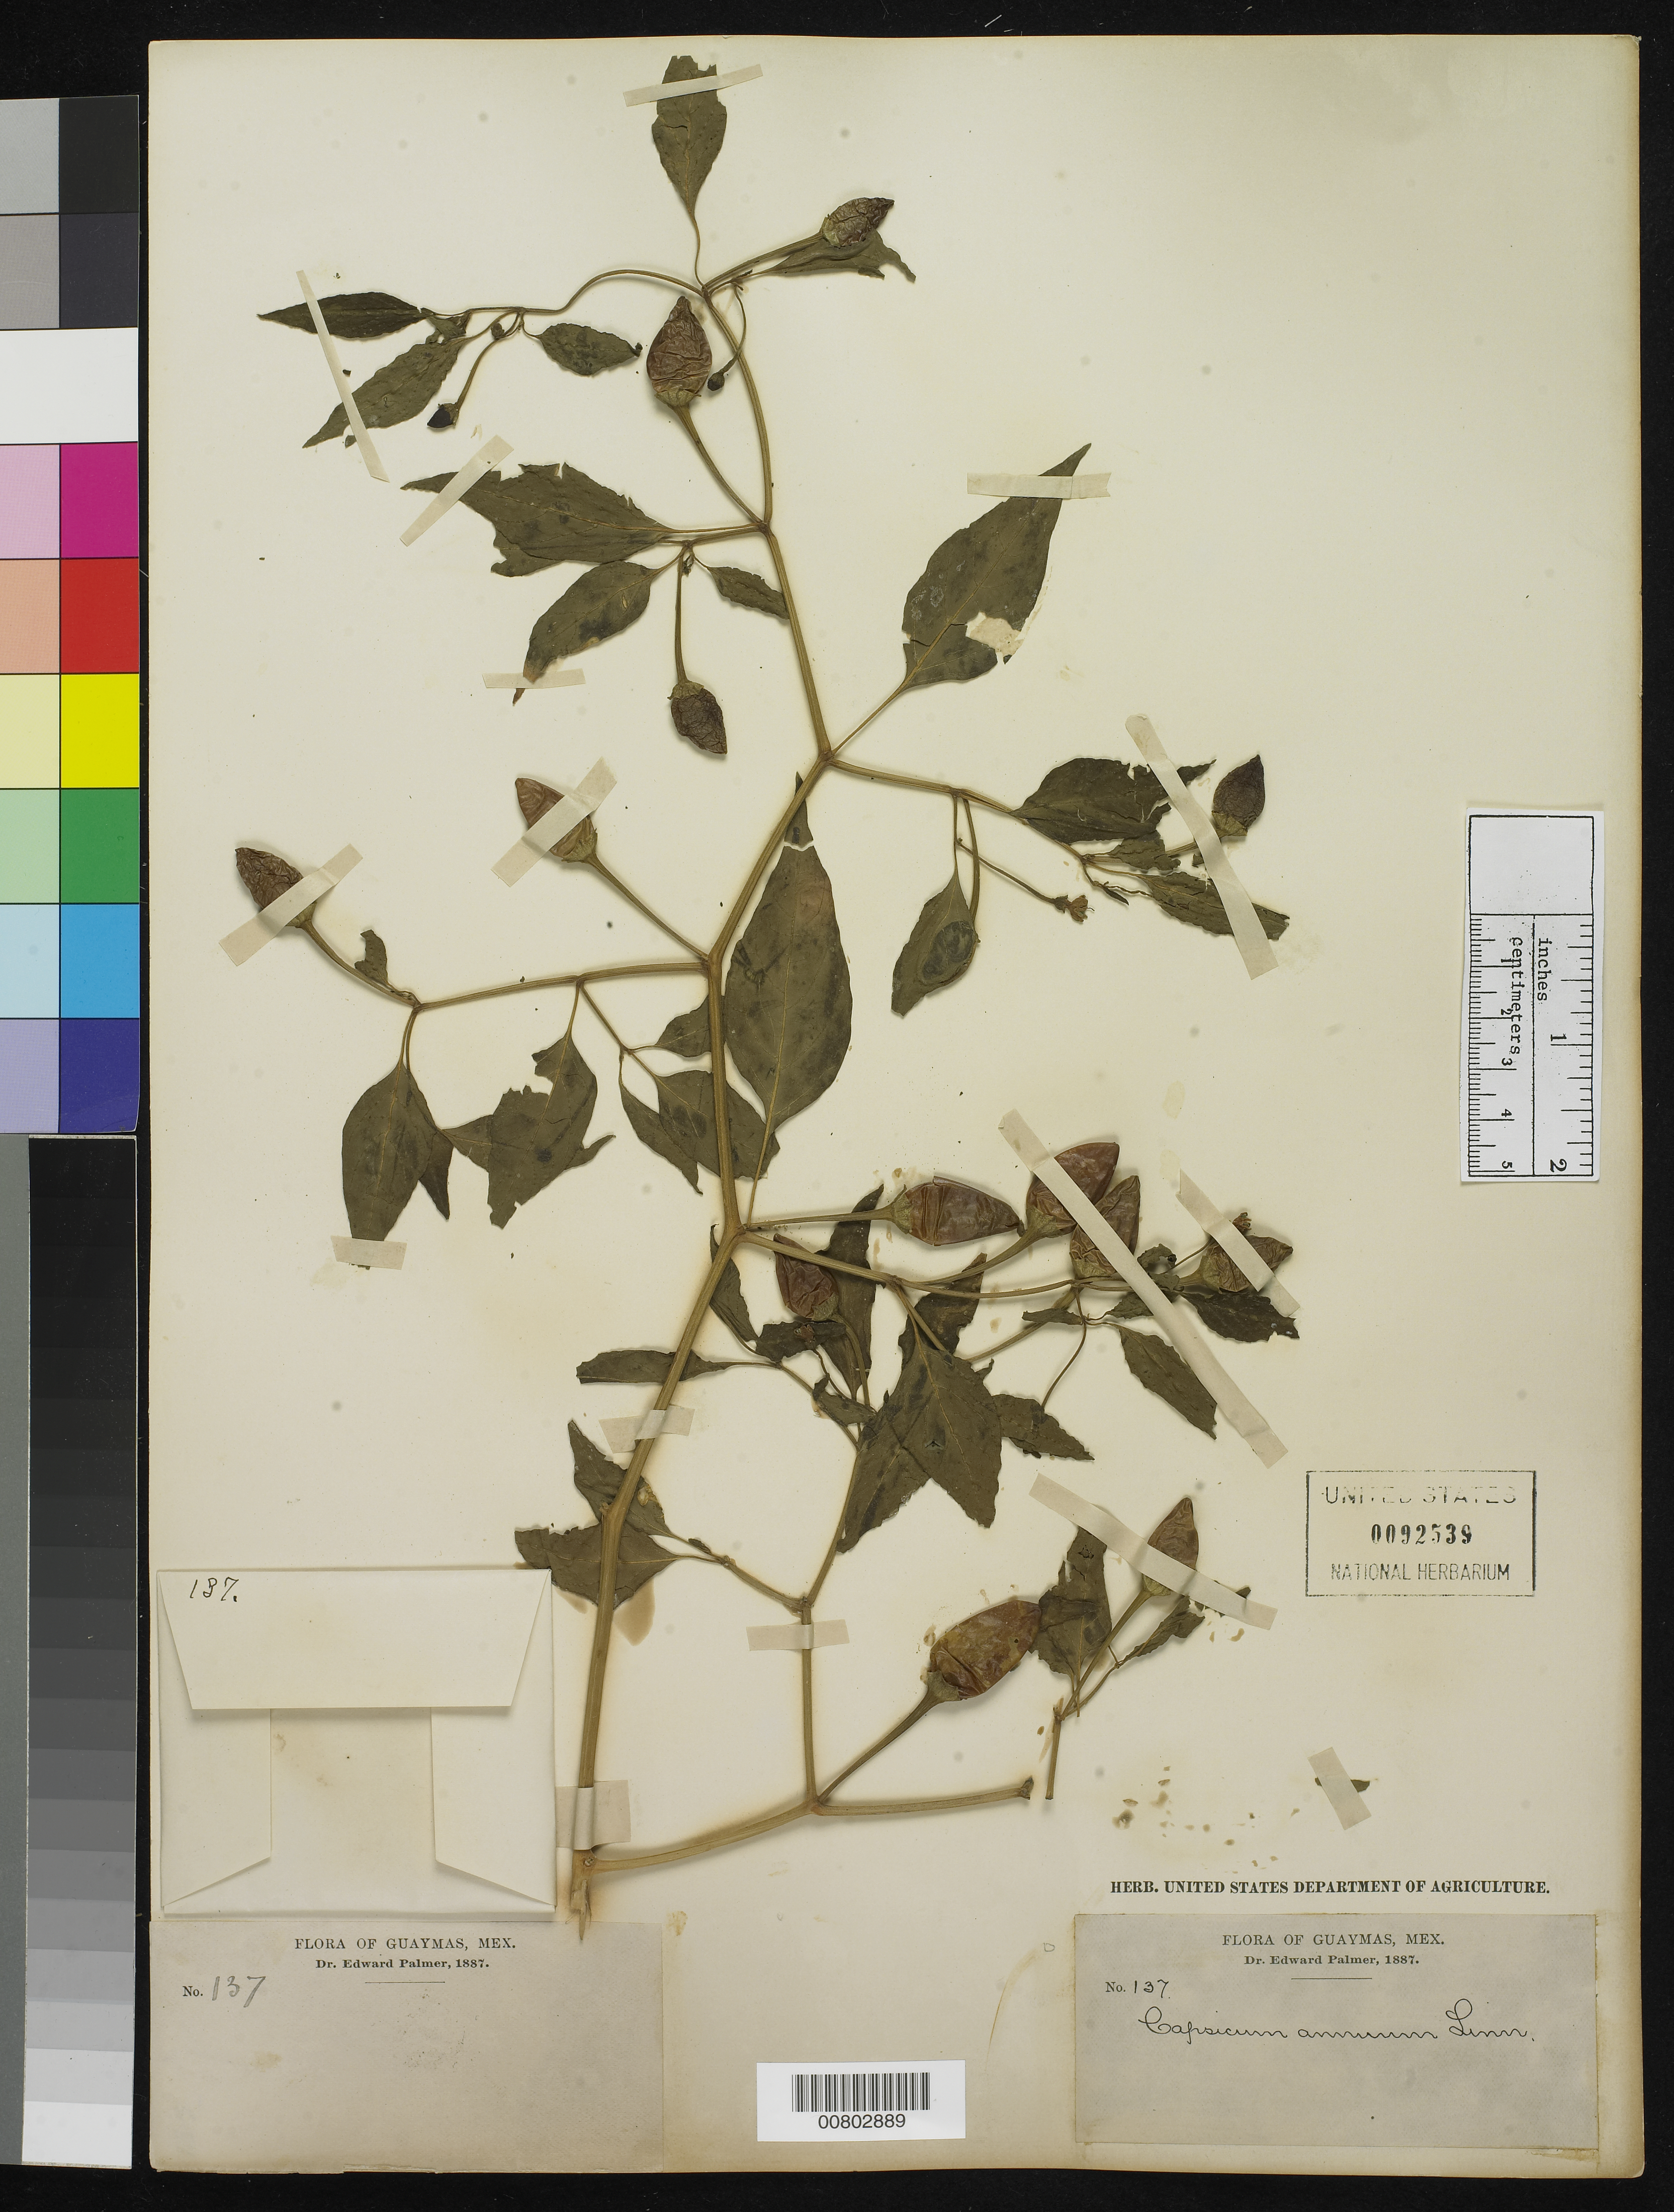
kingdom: Plantae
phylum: Tracheophyta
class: Magnoliopsida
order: Solanales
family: Solanaceae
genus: Capsicum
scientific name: Capsicum annuum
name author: L.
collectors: E. Palmer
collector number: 137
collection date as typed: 1887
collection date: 1887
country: Mexico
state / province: Sonora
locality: Guaymas, Sonora.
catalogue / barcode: US 92539